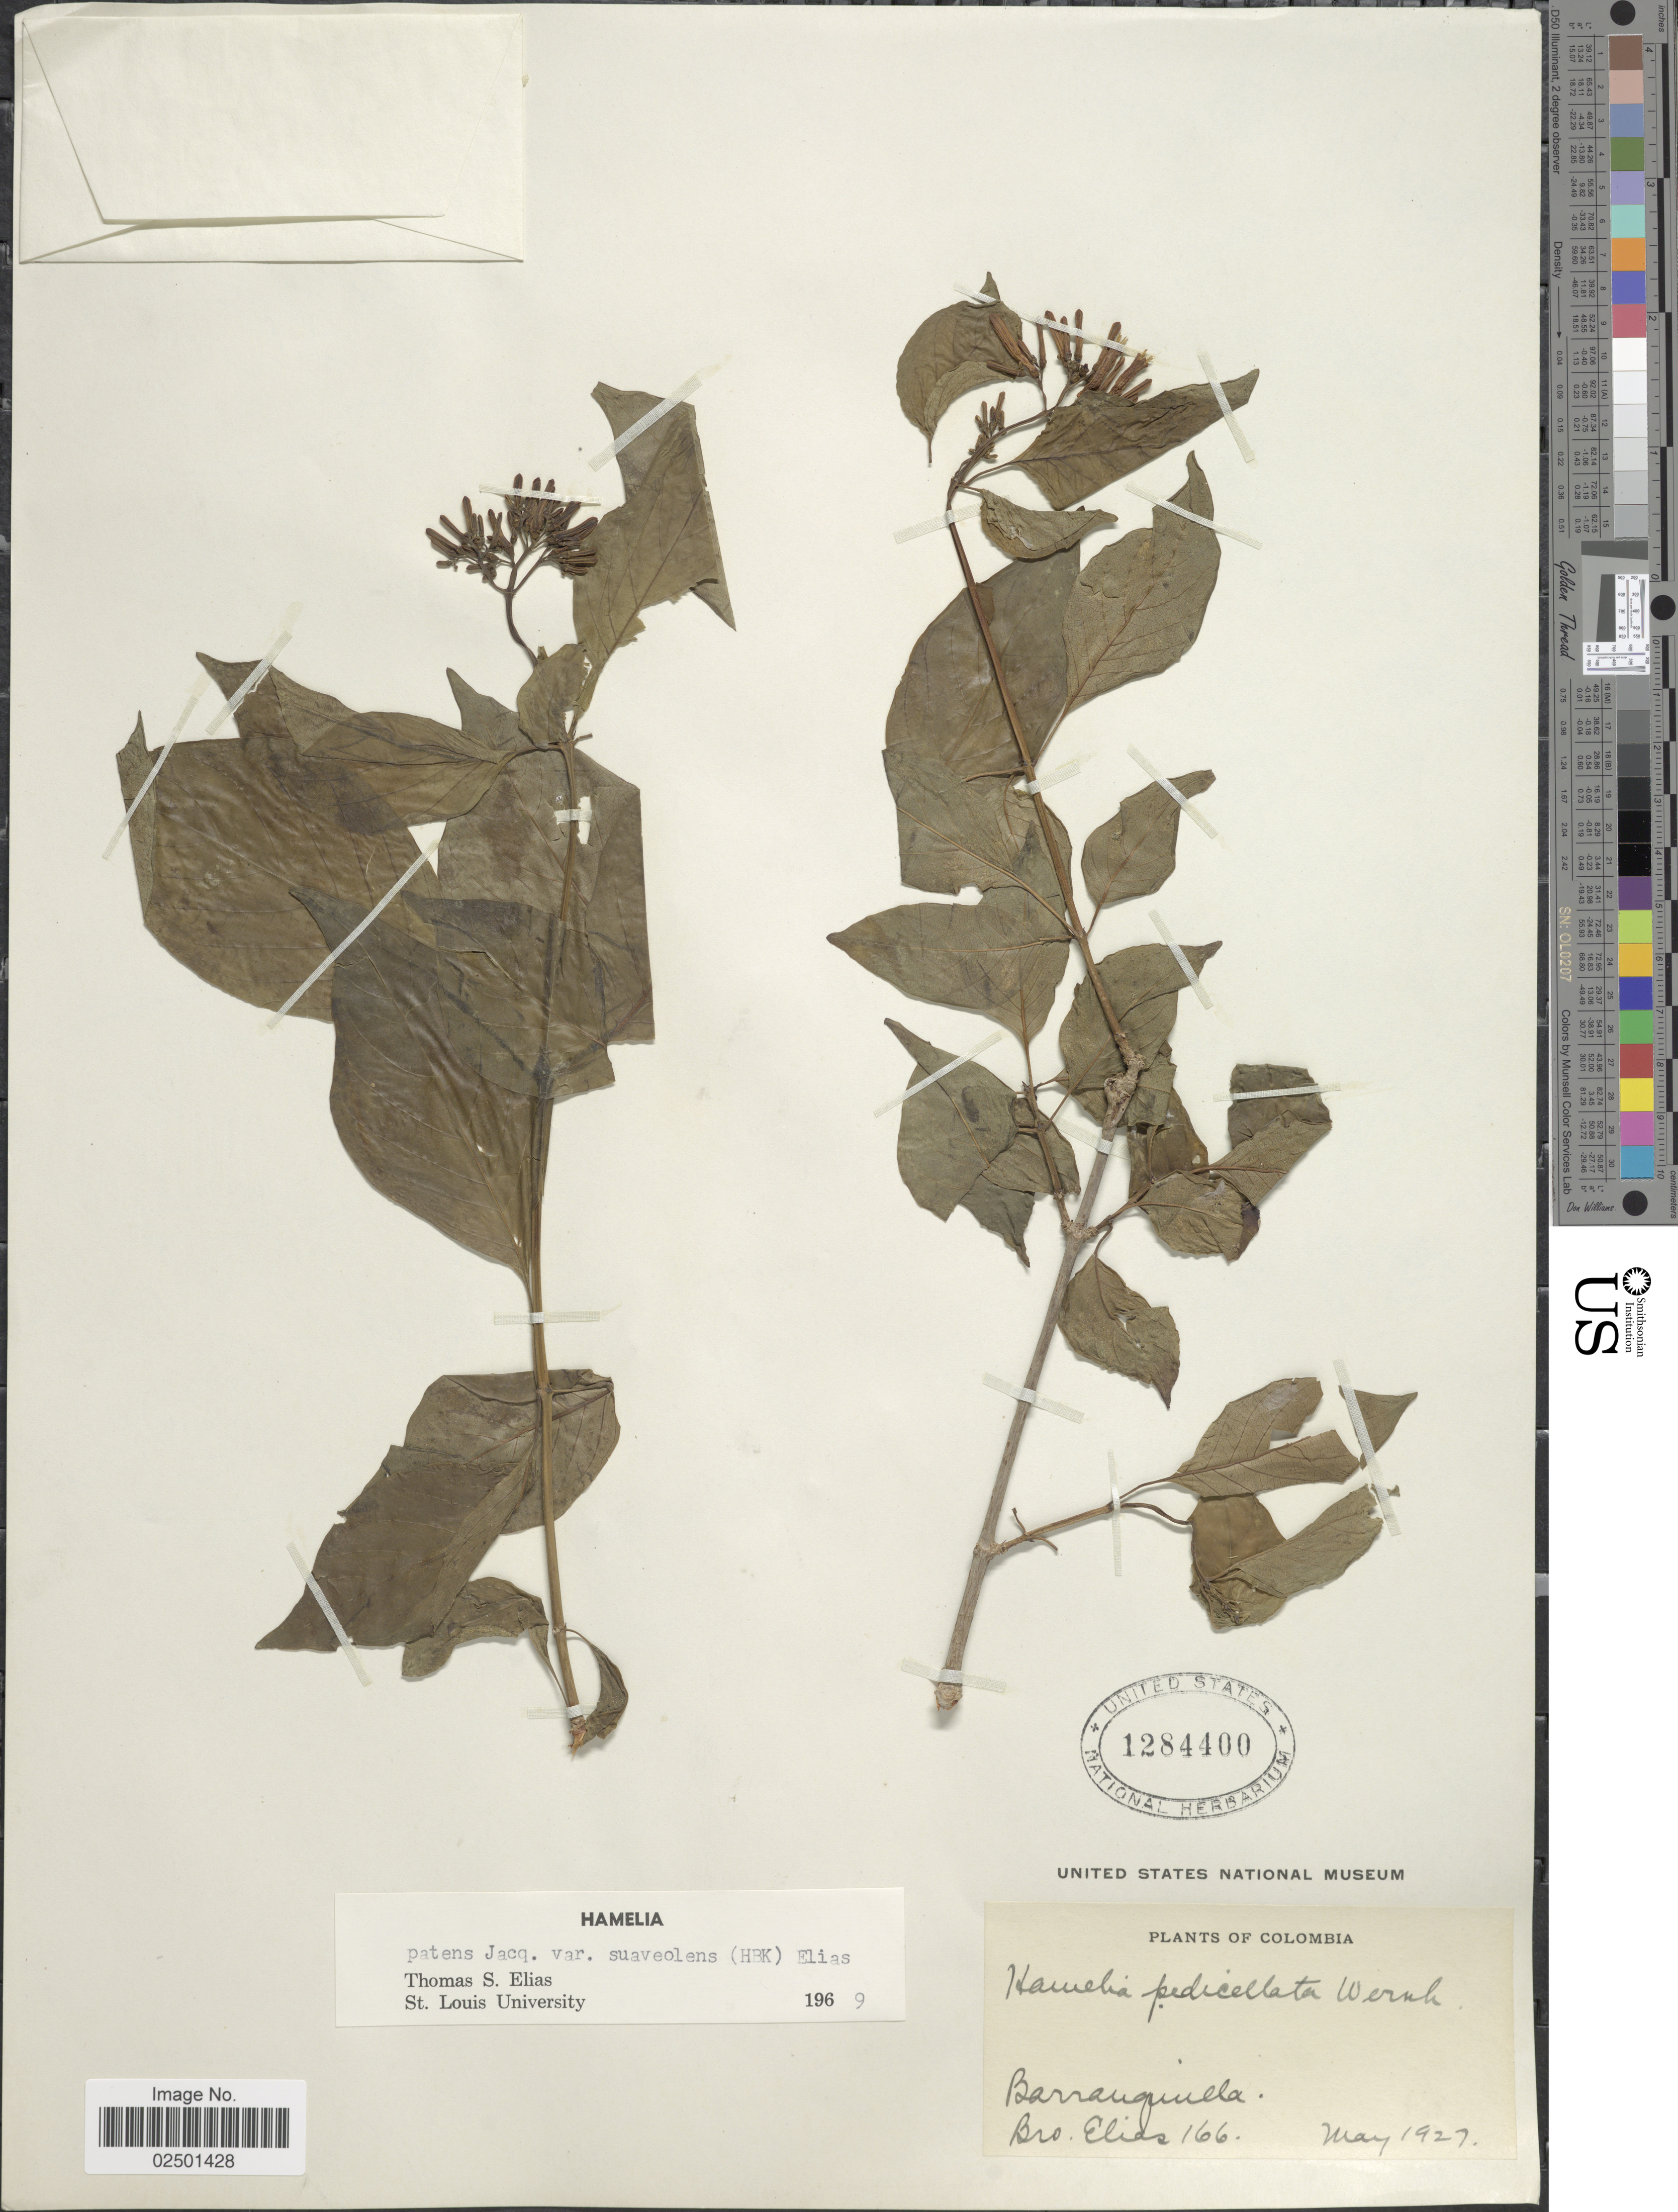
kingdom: Plantae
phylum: Tracheophyta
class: Magnoliopsida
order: Gentianales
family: Rubiaceae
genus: Hamelia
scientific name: Hamelia patens var. glabra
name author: Oerst.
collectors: Bro. Elias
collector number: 166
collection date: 1927-05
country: Colombia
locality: Barranquilla.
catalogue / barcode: US 1284400